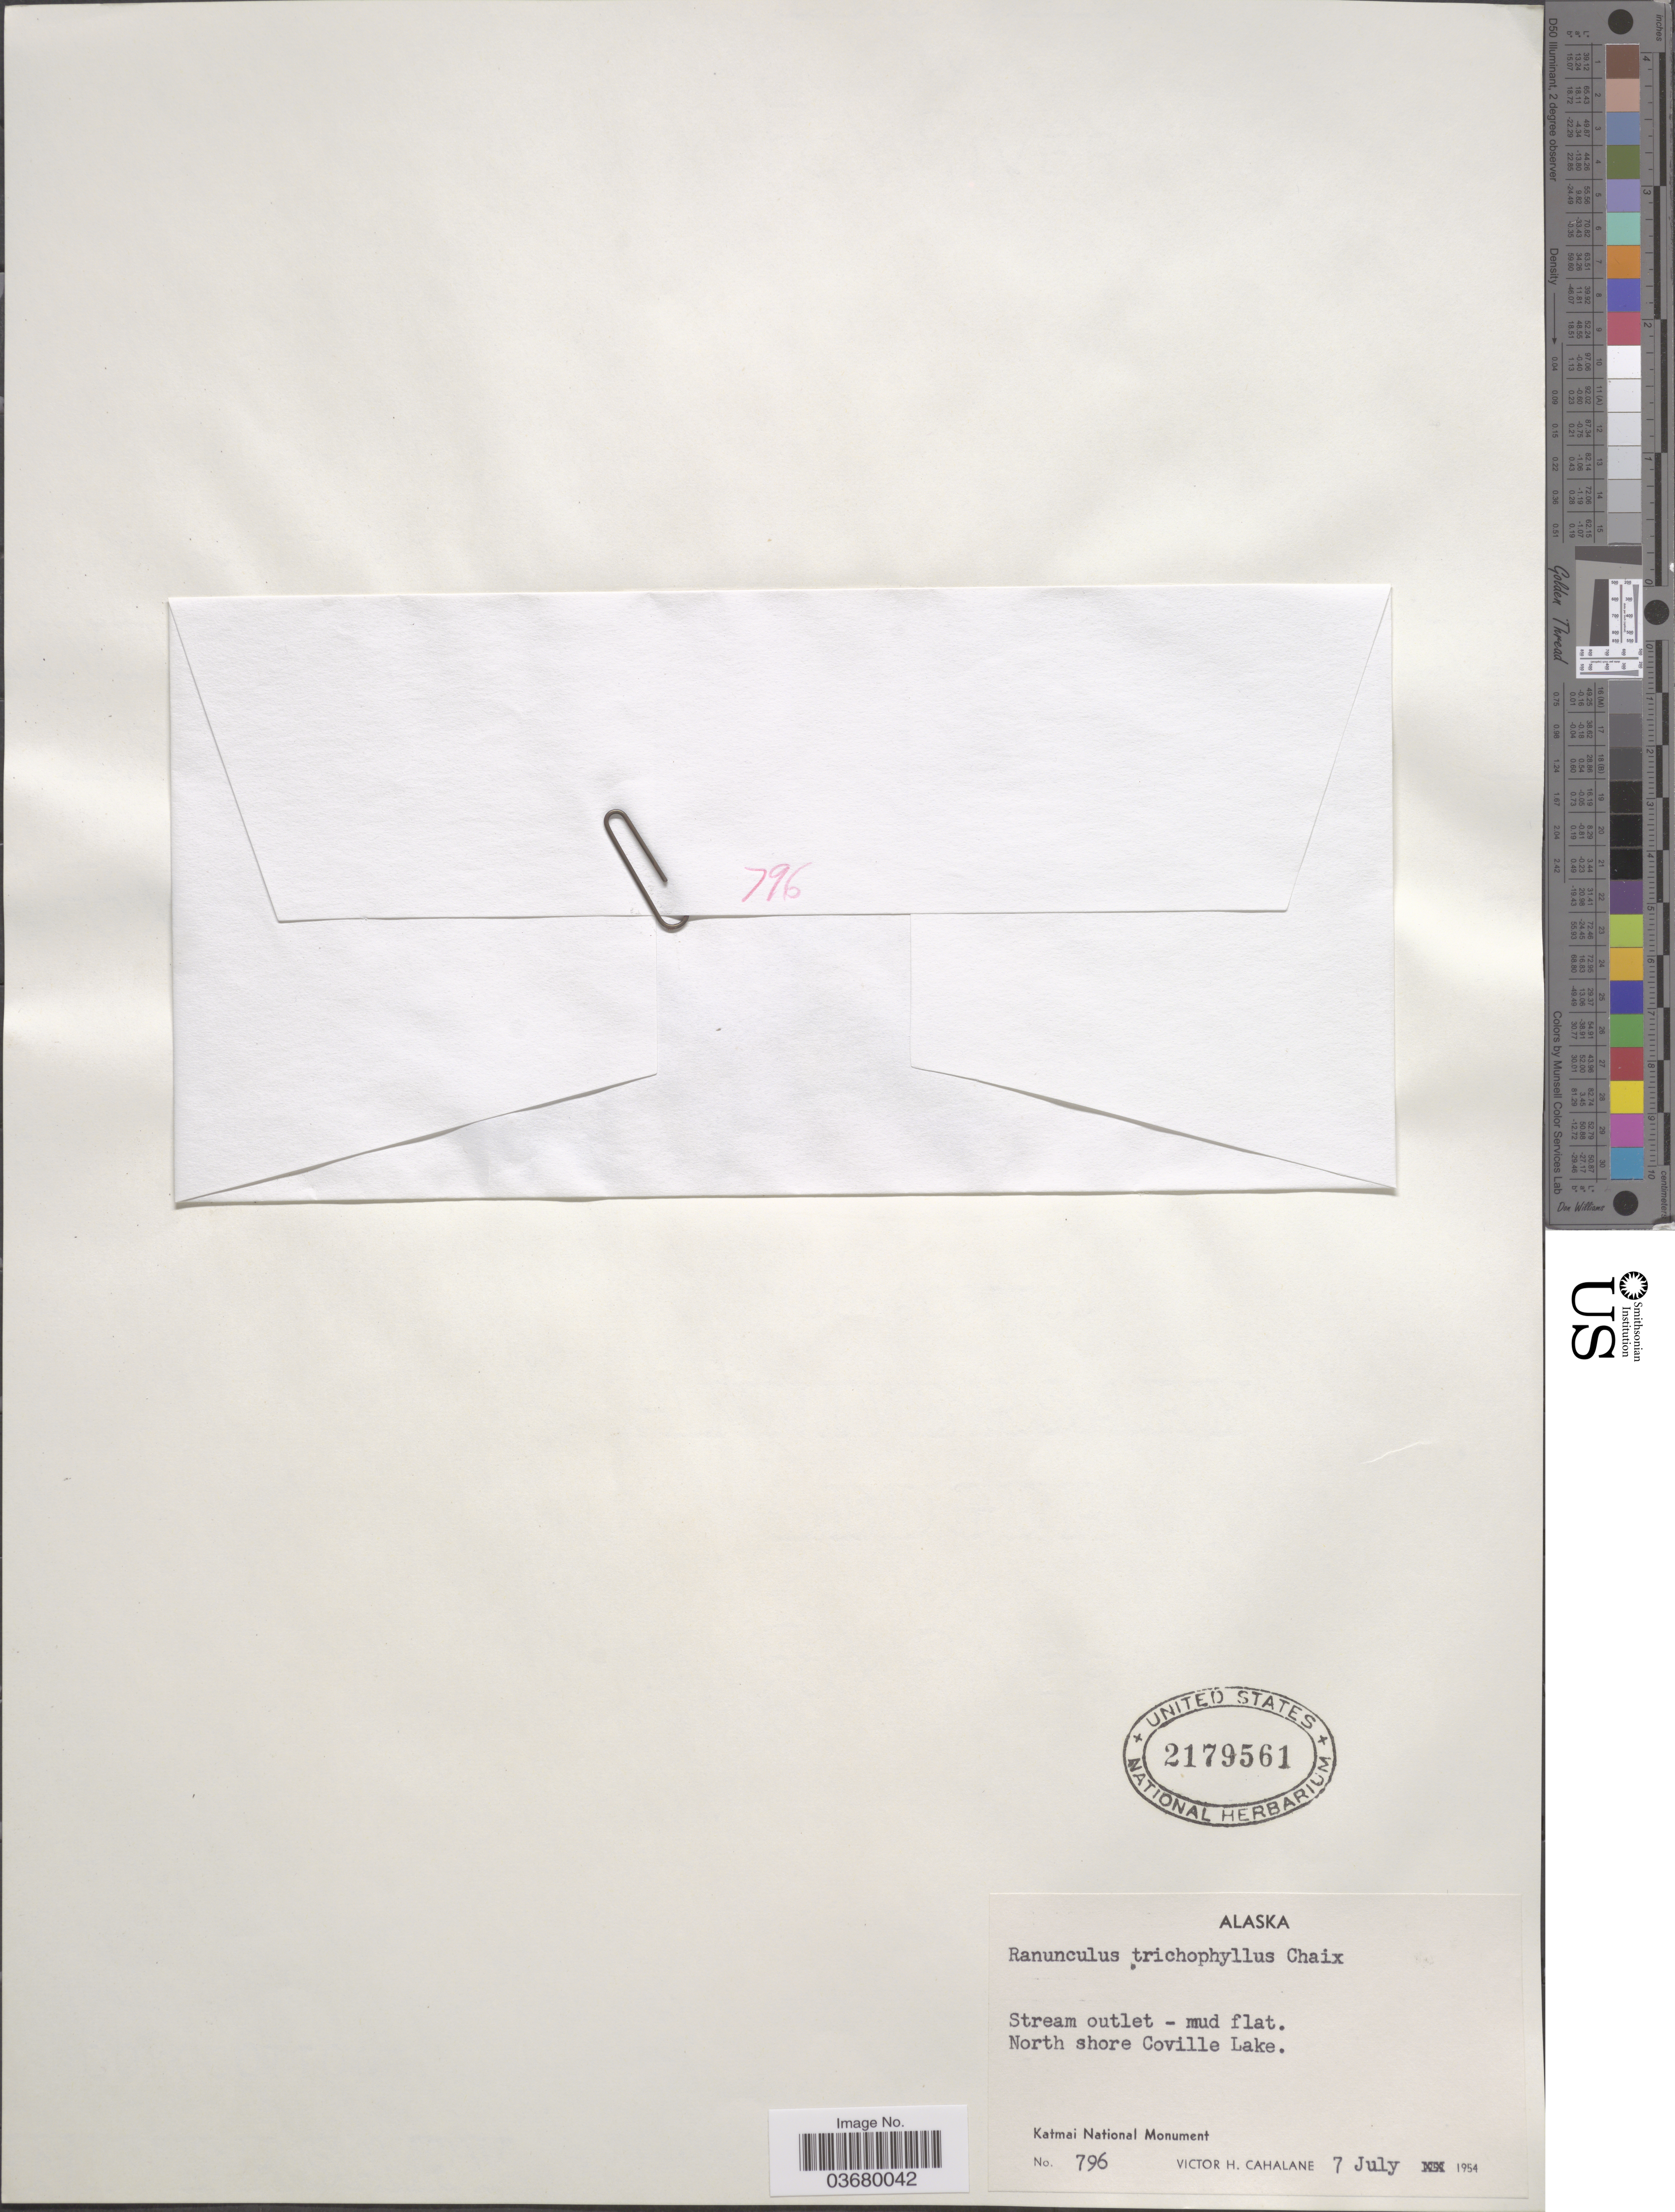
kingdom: Plantae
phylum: Tracheophyta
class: Magnoliopsida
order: Ranunculales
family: Ranunculaceae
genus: Ranunculus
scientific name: Ranunculus trichophyllus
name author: Chaix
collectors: V. Cahalane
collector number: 796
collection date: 1954-07-07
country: United States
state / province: Alaska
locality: North shore Coville Lake. Katmai National Monument.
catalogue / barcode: US 2179561